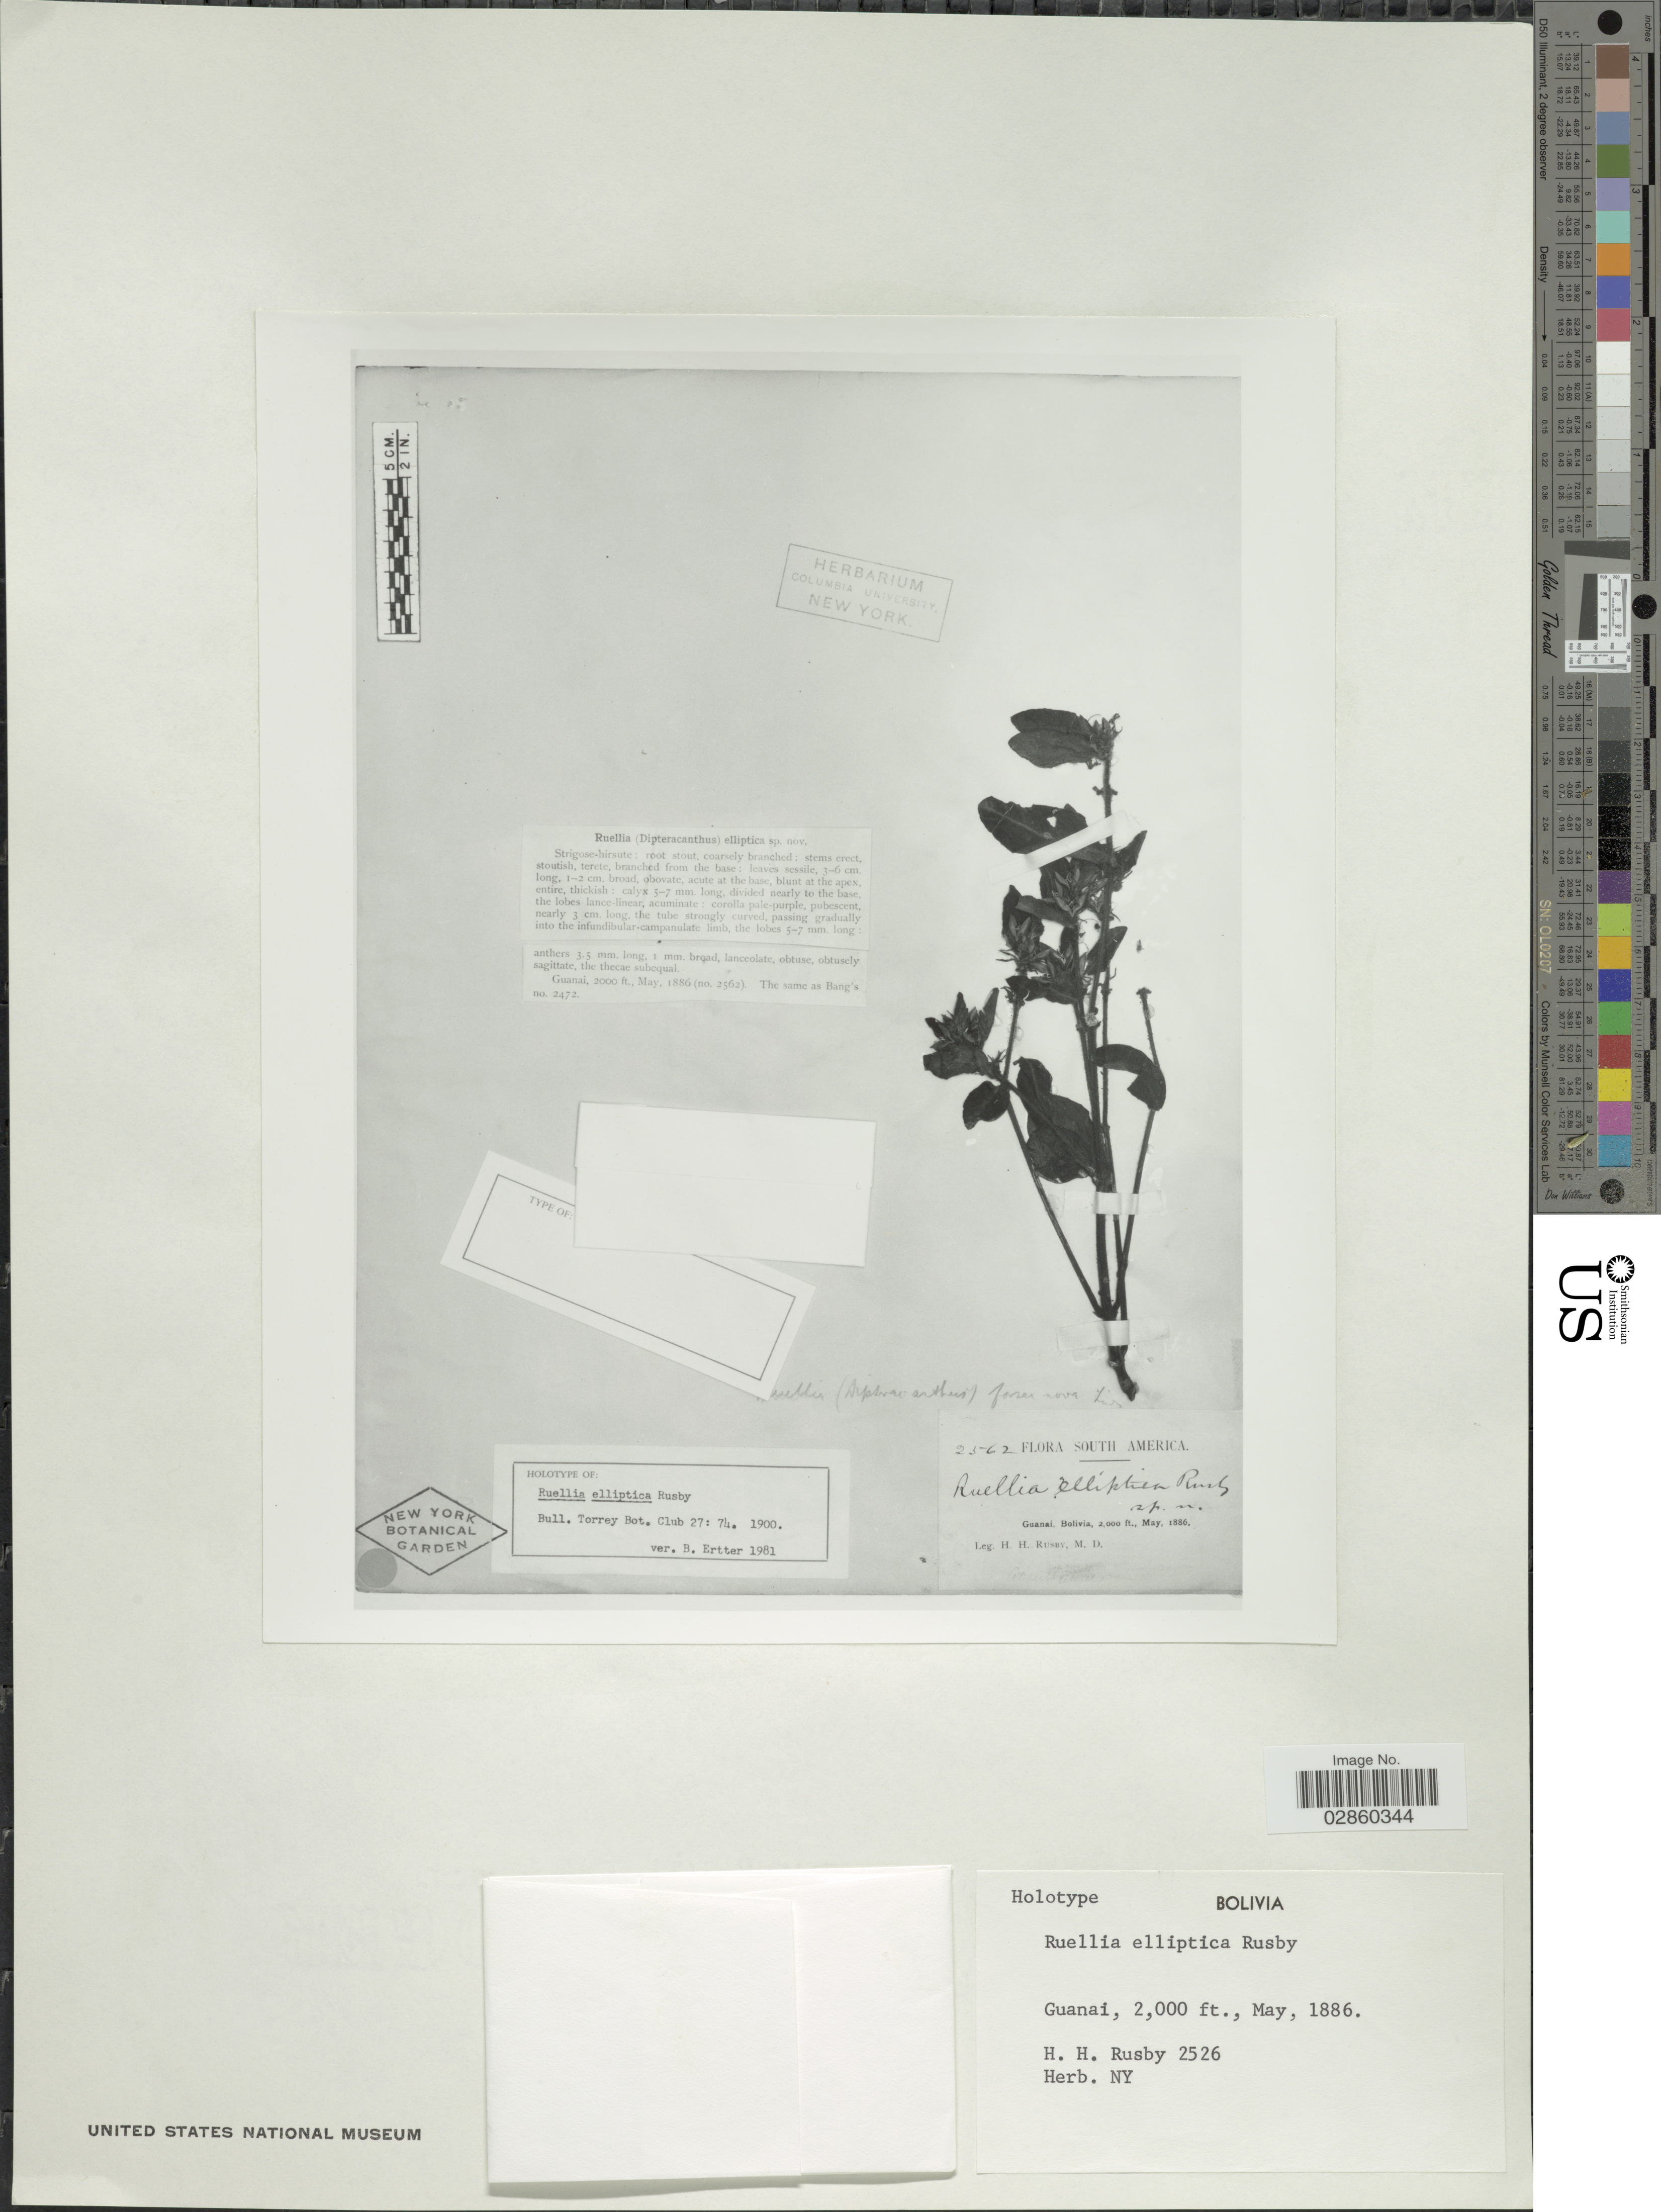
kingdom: Plantae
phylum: Tracheophyta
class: Magnoliopsida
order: Lamiales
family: Acanthaceae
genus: Ruellia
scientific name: Ruellia geminiflora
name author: Kunth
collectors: H. H. Rusby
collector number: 2562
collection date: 1886-05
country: Bolivia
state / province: La Páz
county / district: Larecaja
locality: Guanay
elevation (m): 610